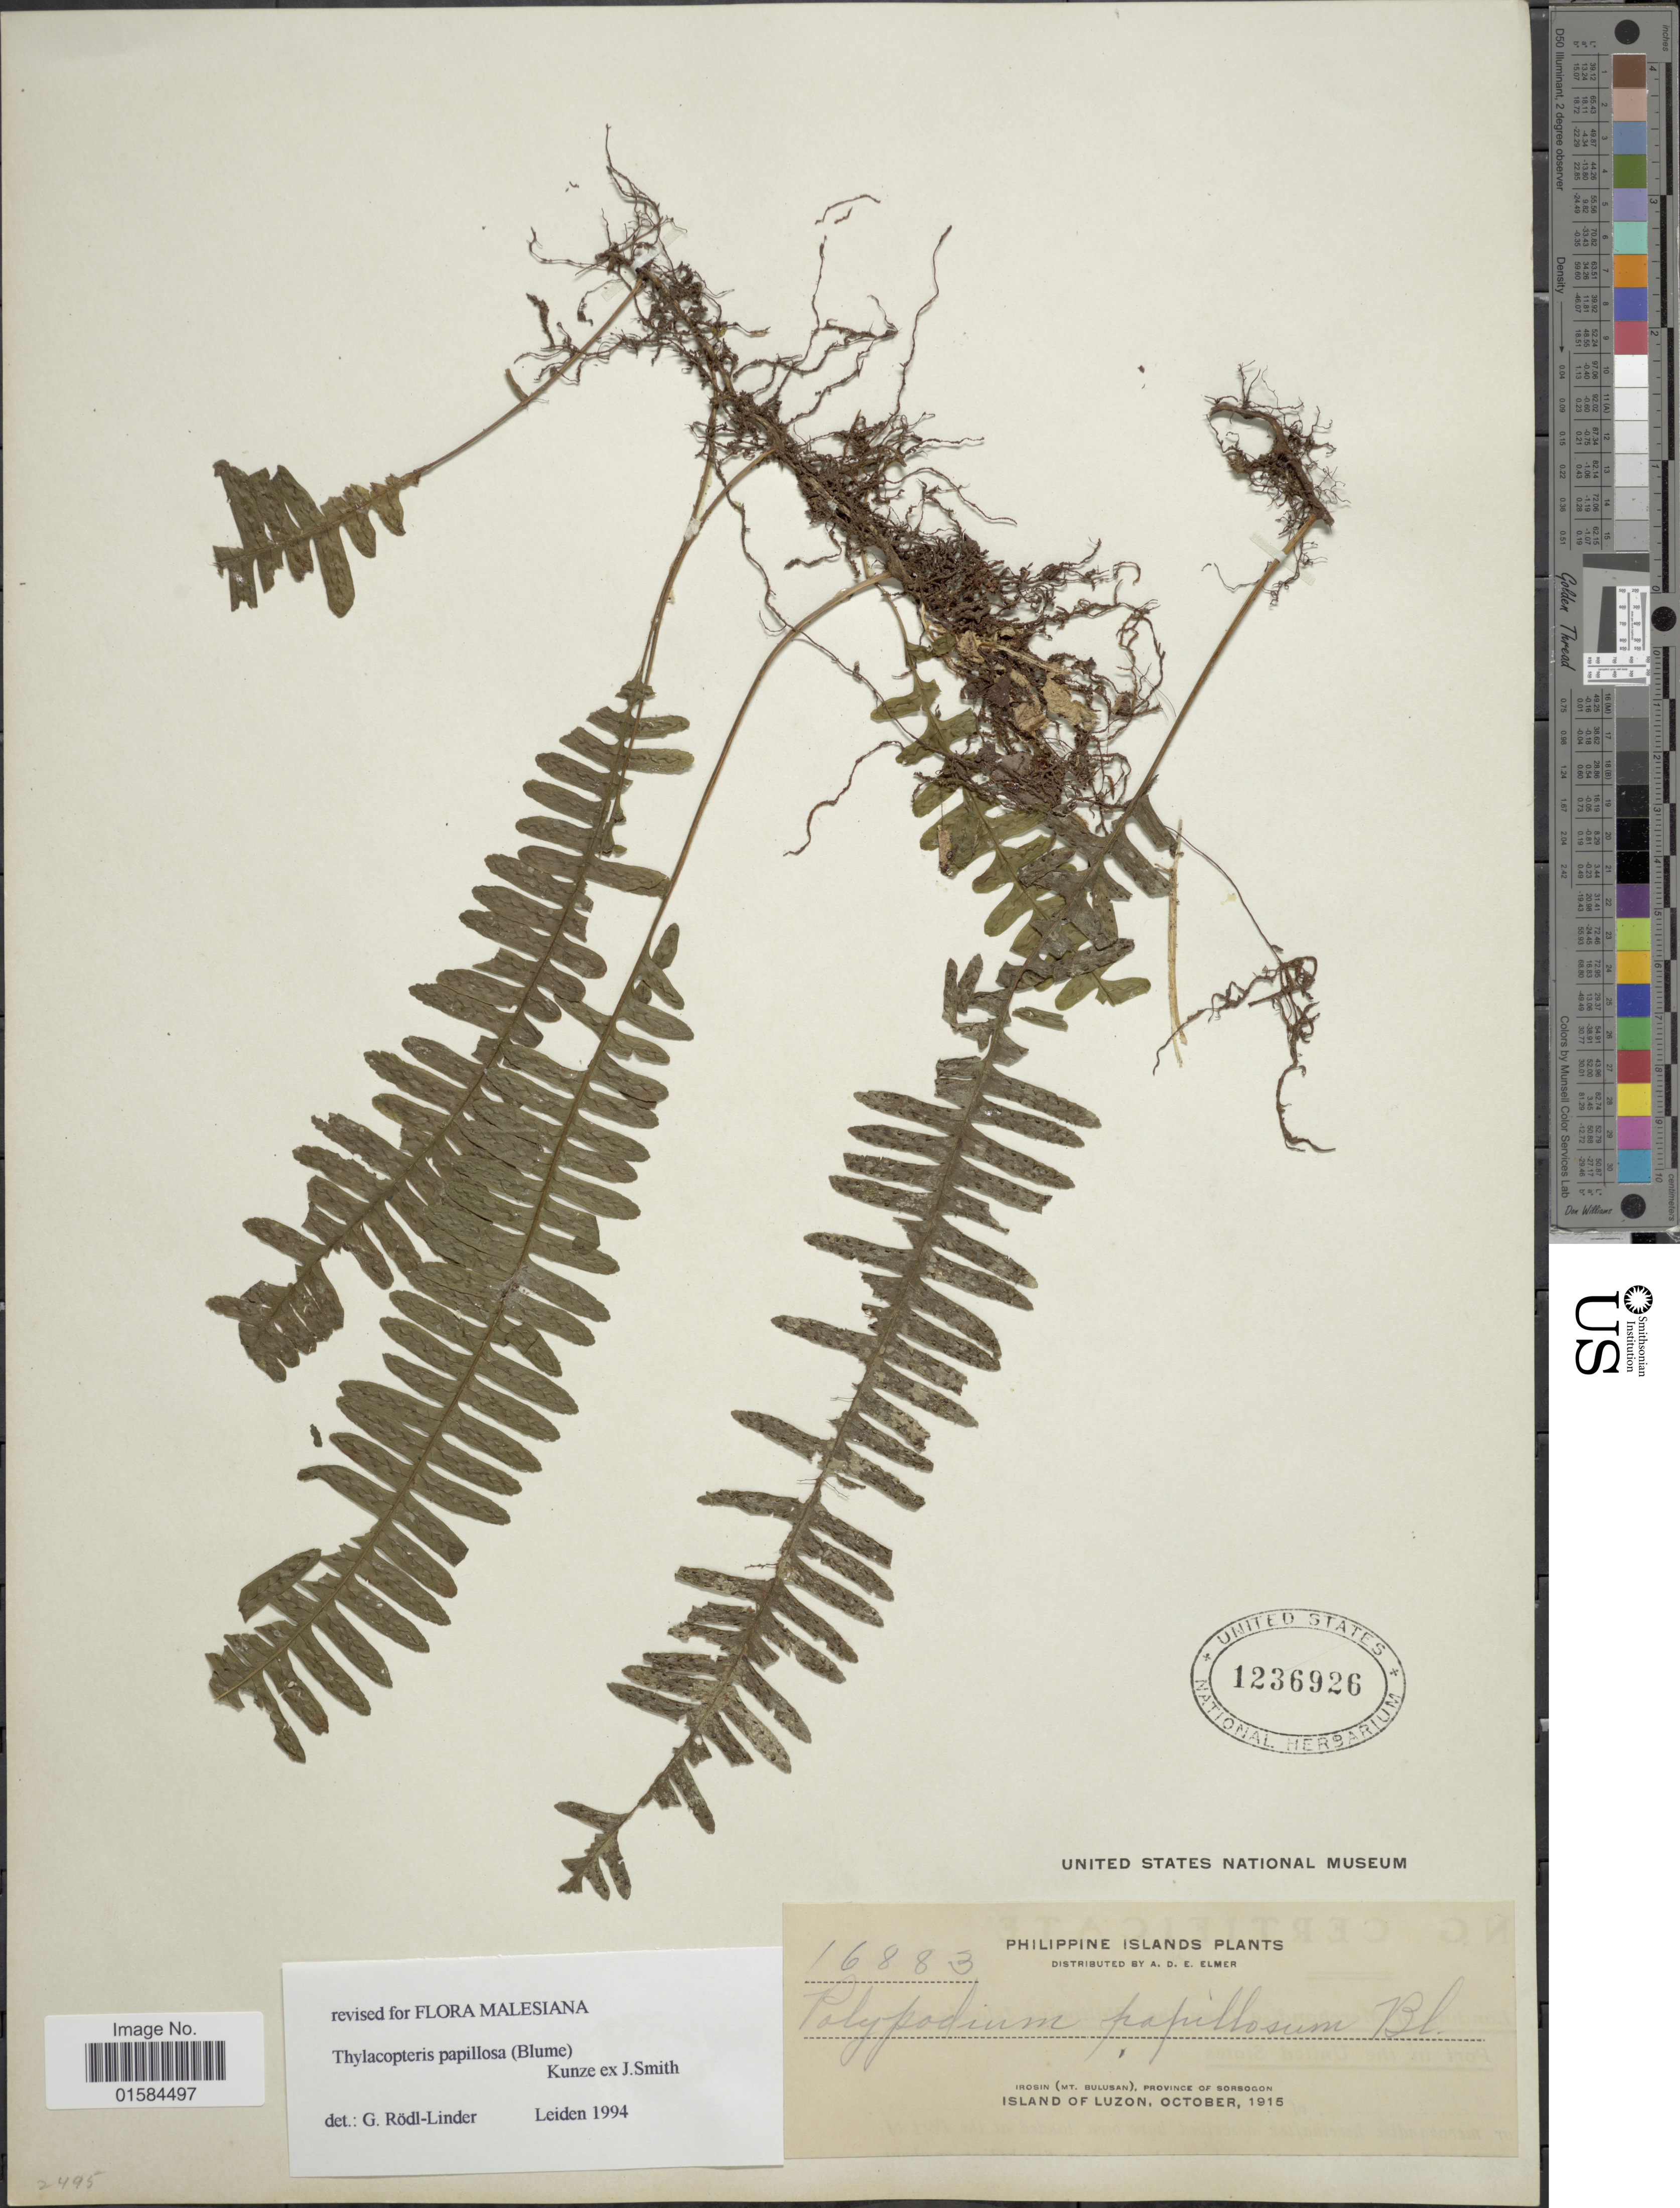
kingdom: Plantae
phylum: Tracheophyta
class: Polypodiopsida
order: Polypodiales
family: Polypodiaceae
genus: Thylacopteris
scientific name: Thylacopteris papillosa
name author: (Blume) Kunze ex J. Sm.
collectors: A. D. E. Elmer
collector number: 16883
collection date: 1915-10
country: Philippines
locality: Philippine Islands, Irosin (Mt. Bulusan), province of Sorsogon, Island of Luzon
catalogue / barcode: US 1236926